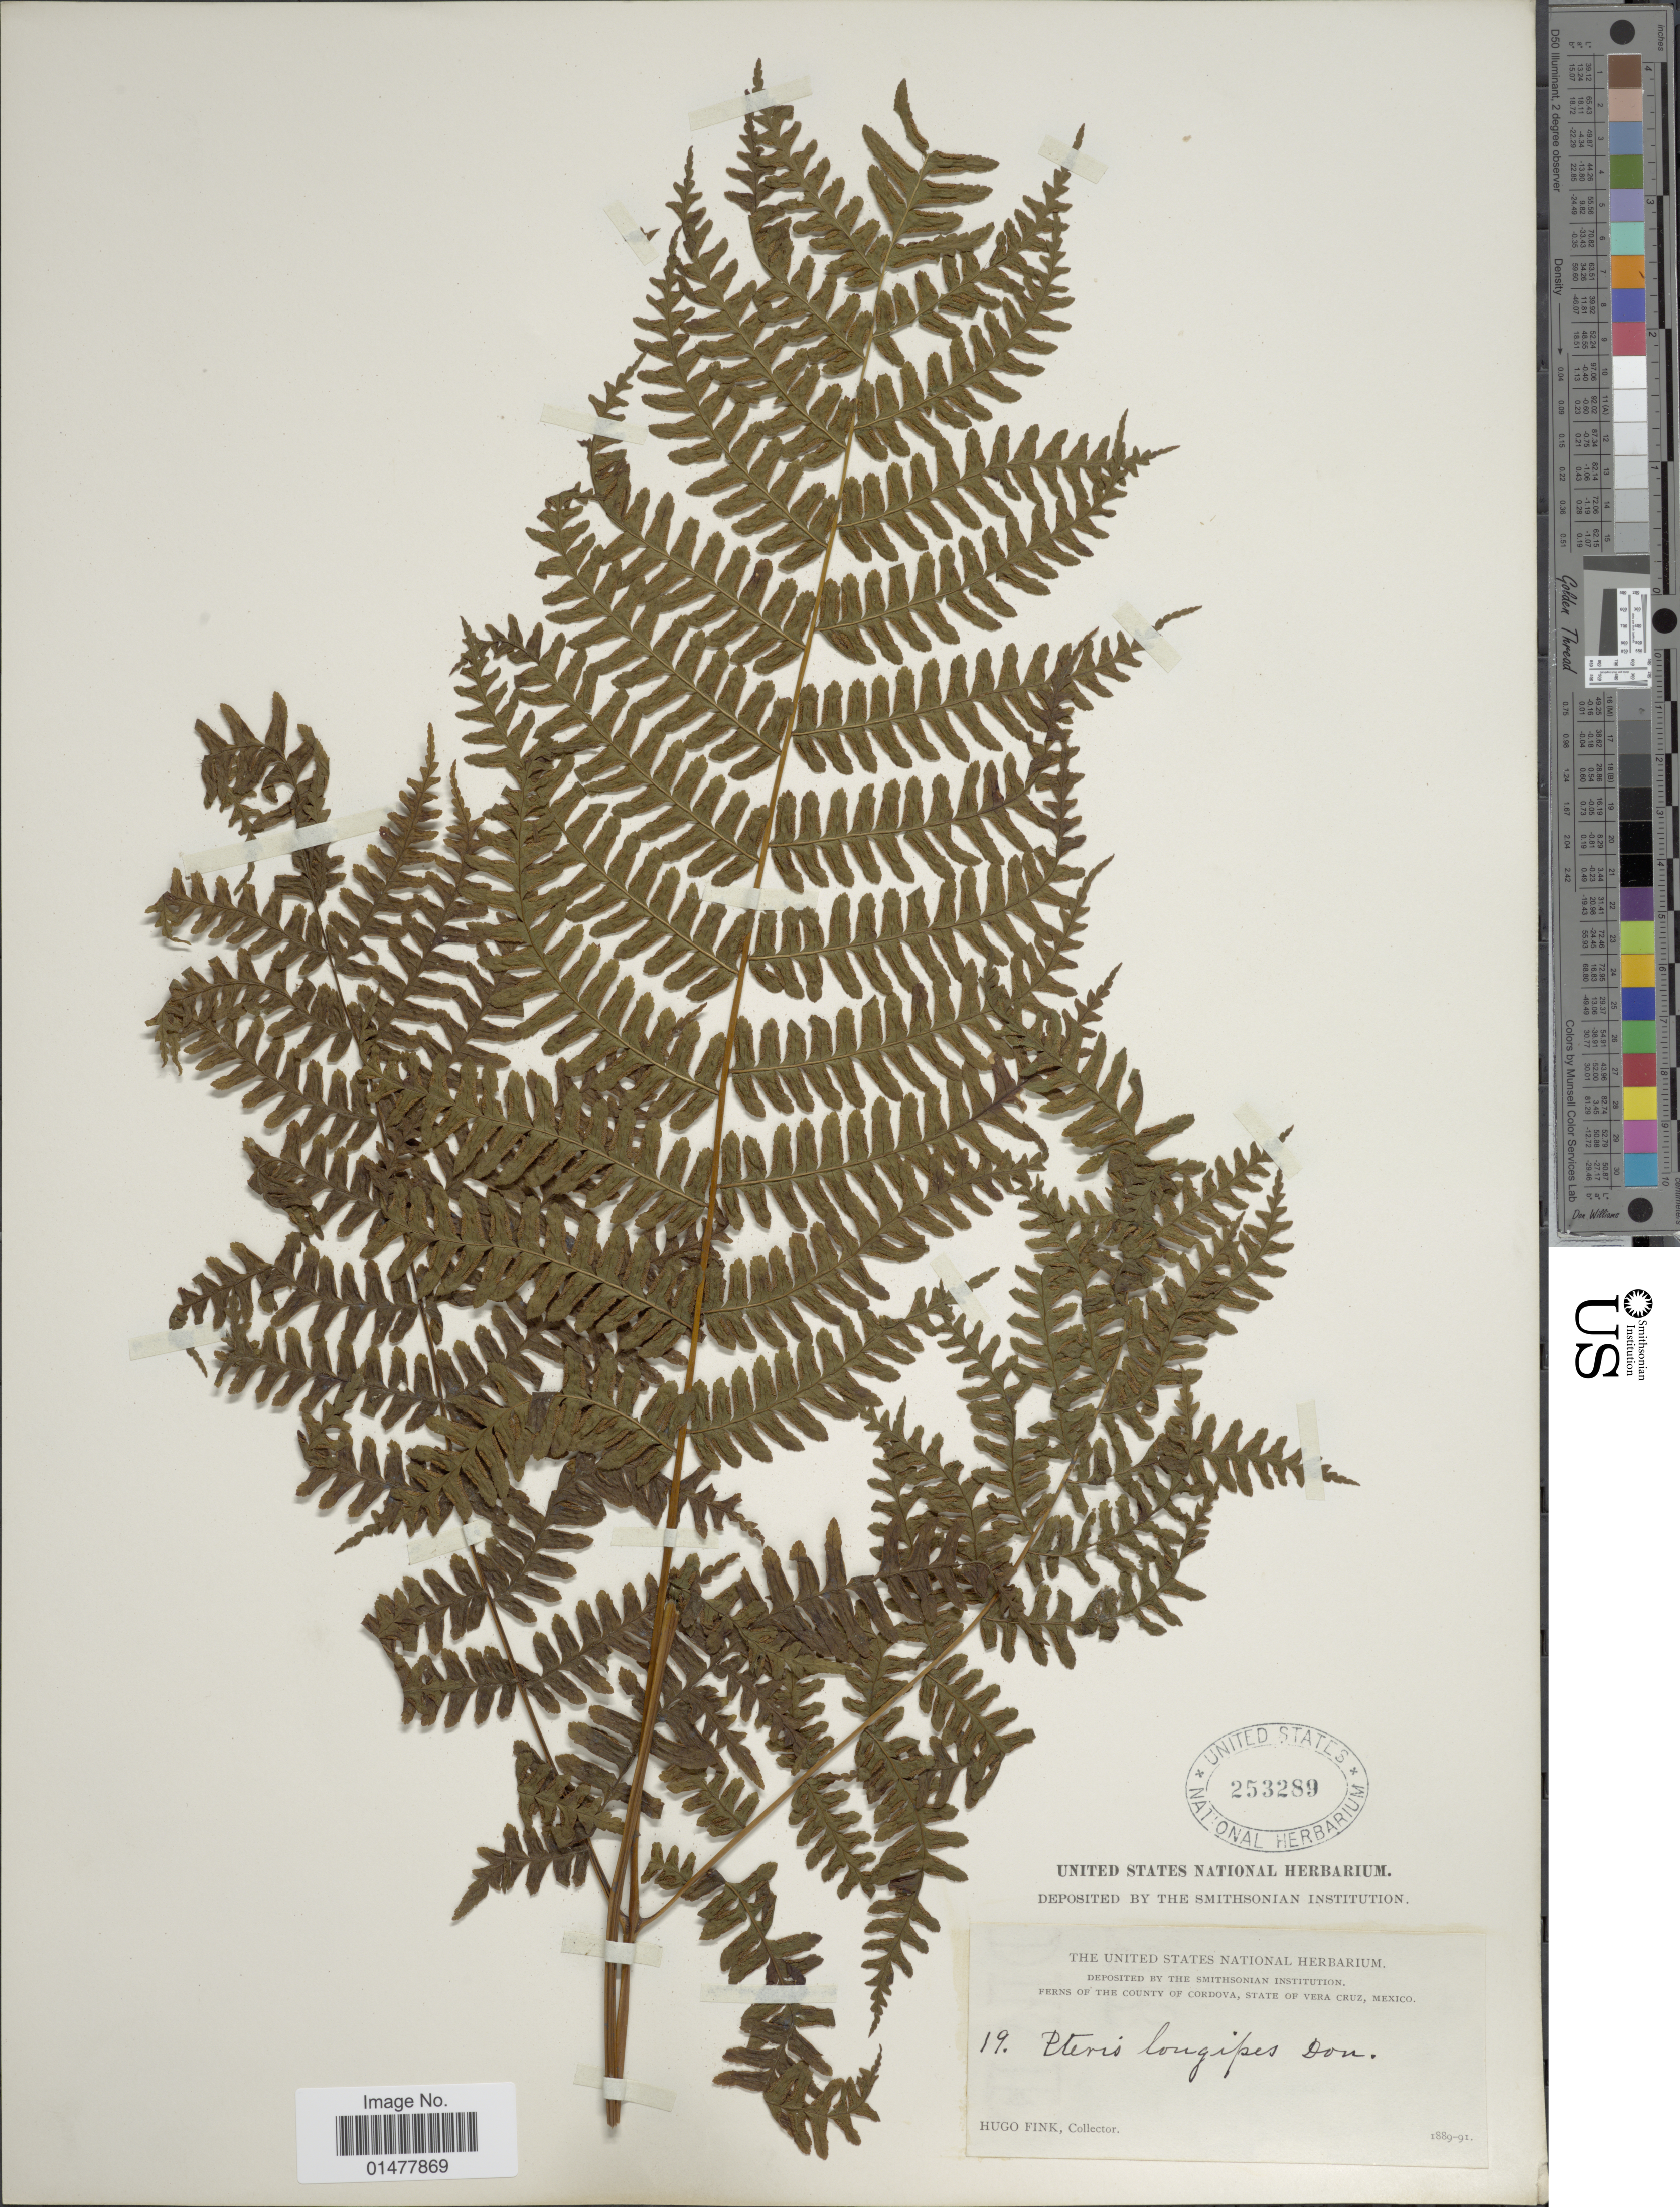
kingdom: Plantae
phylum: Tracheophyta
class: Polypodiopsida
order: Polypodiales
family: Pteridaceae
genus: Pteris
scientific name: Pteris muricella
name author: Fée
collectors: H. Fink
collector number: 19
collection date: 1889/1891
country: Mexico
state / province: Veracruz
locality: Ferns of the County of Cordova, State of Vera Cruz, Mexico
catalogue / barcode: US 253289